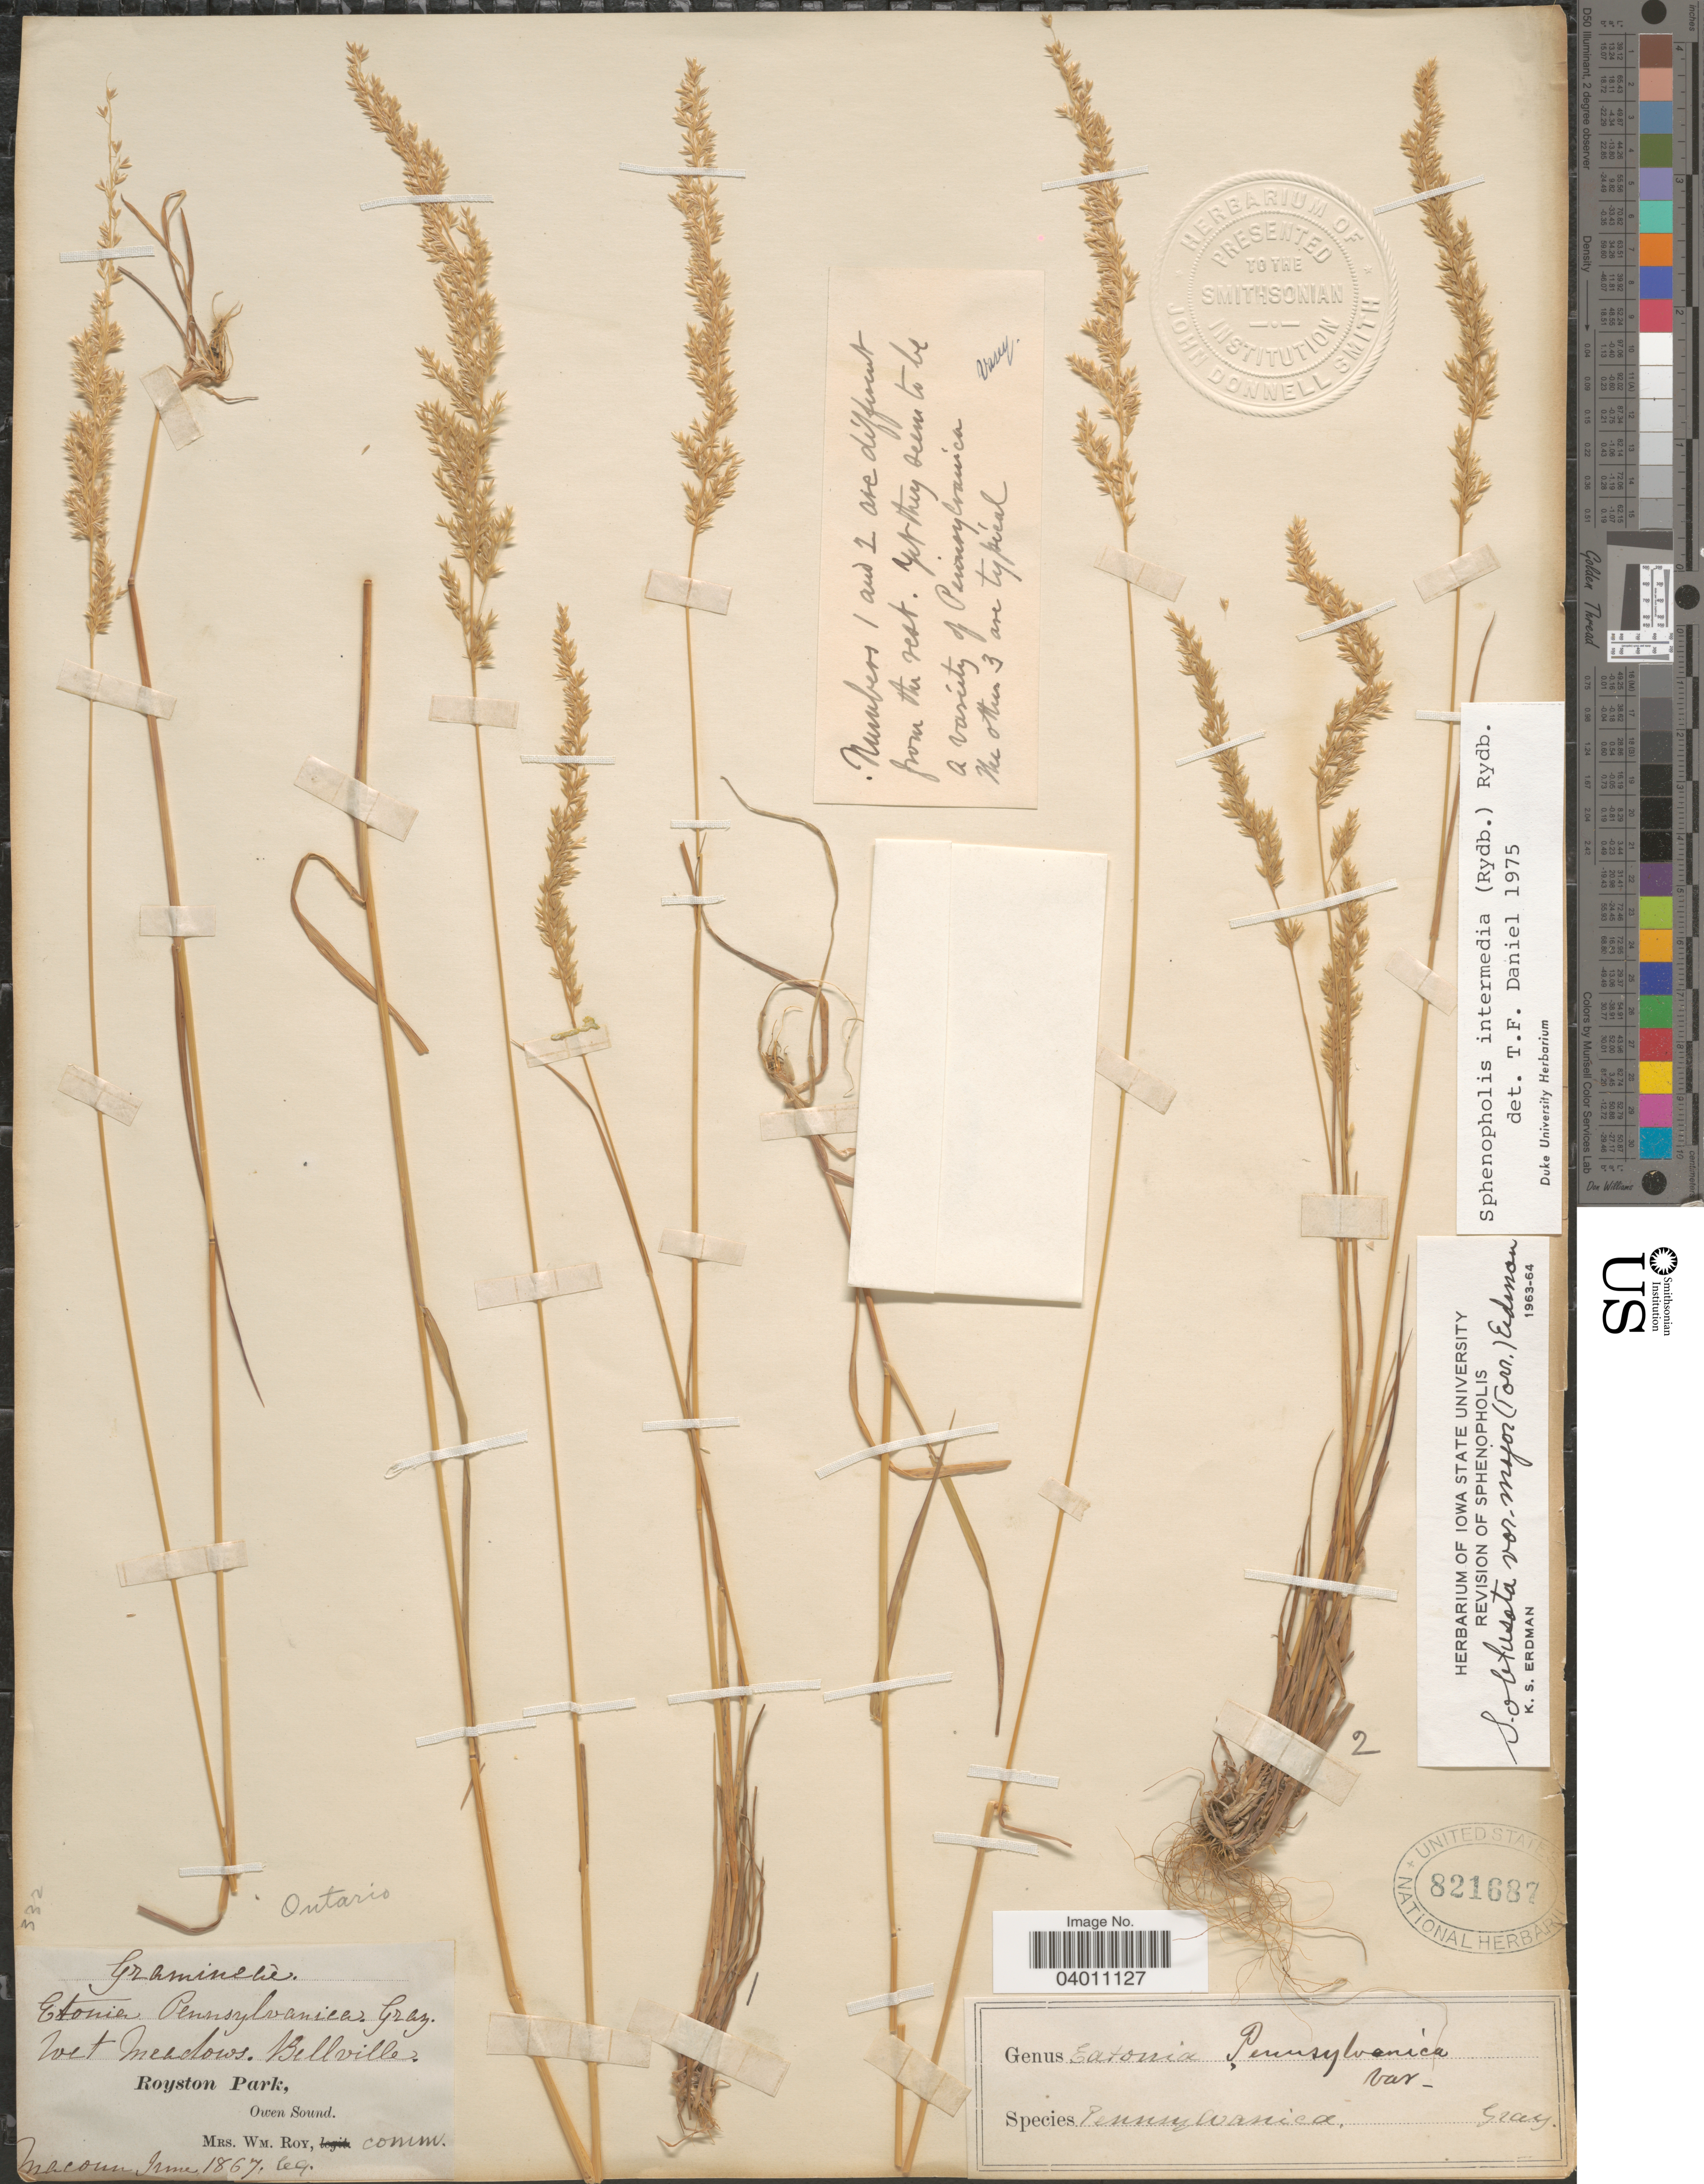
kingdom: Plantae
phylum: Tracheophyta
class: Liliopsida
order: Poales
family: Poaceae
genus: Sphenopholis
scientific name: Sphenopholis intermedia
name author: (Rydb.) Rydb.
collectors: -- Macoun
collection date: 1867-06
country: Canada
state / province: Ontario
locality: Bellville. Royston Park, Owen Sound.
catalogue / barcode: US 821687